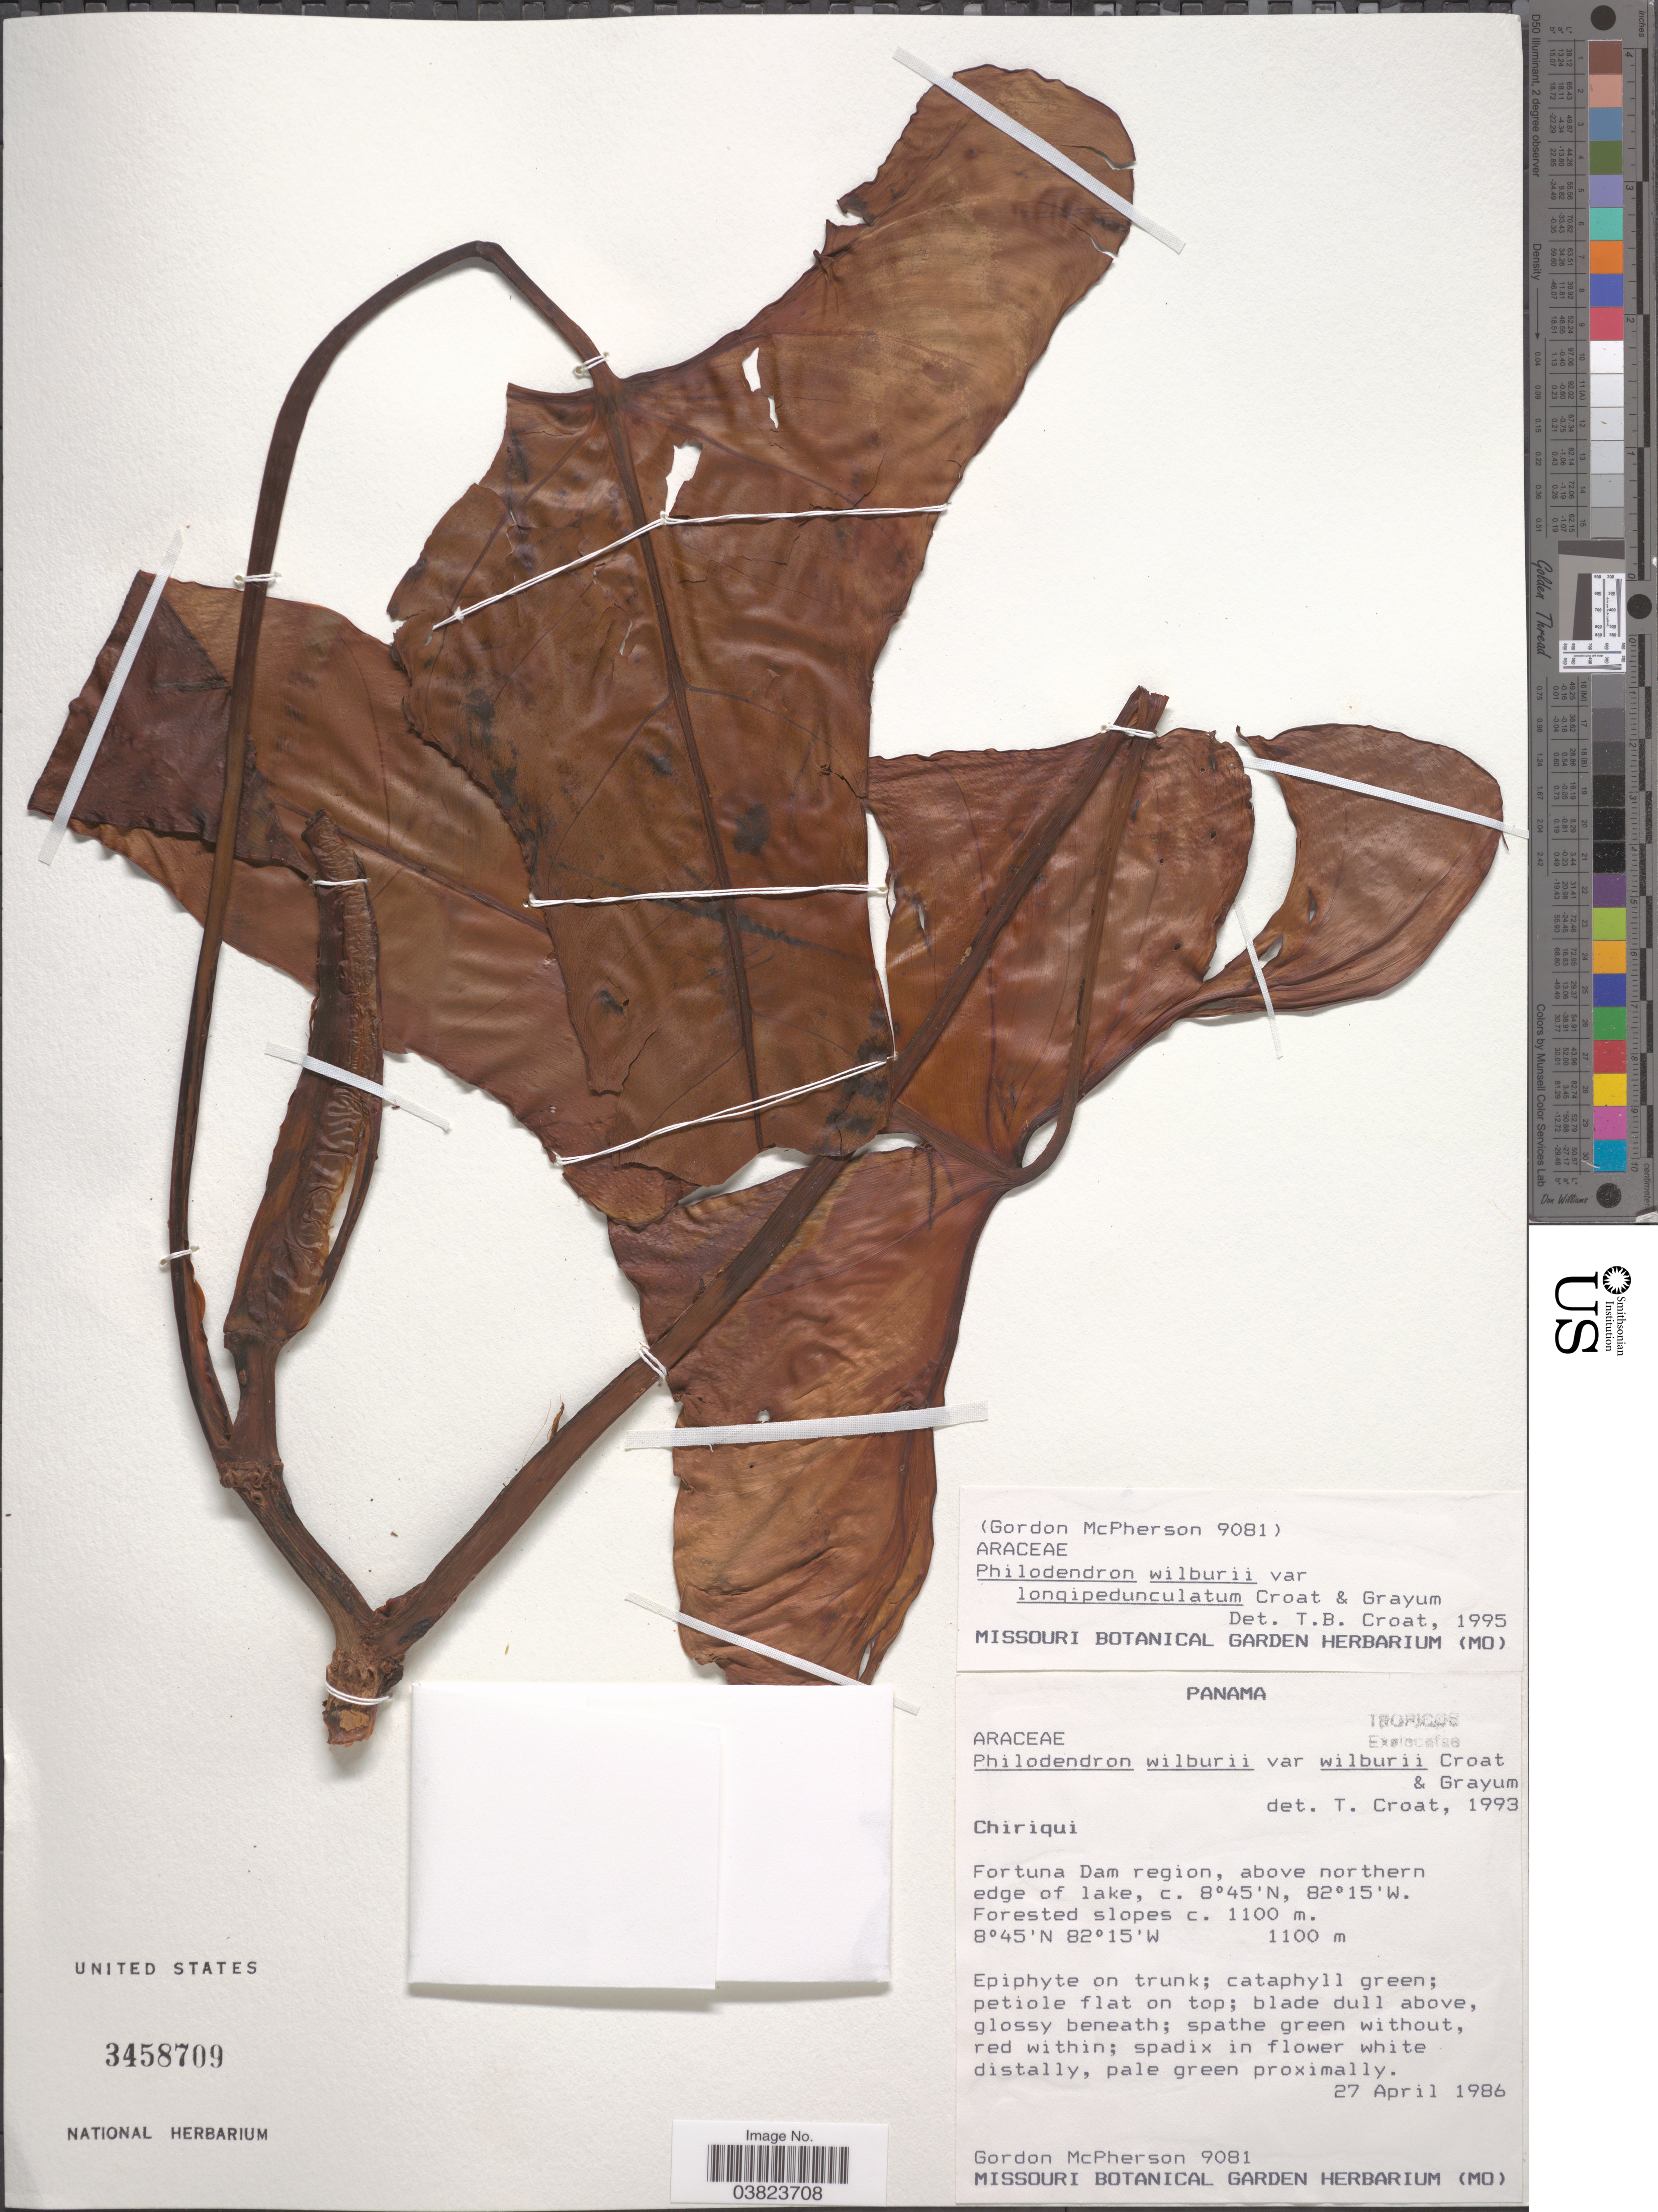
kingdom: Plantae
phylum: Tracheophyta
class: Liliopsida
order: Alismatales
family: Araceae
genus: Philodendron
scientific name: Philodendron wilburii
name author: Croat & Grayum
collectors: G. D. McPherson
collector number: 9081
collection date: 1986-04-27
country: Panama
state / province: Chiriqui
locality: Fortuna Dam region, above northern edge of lake.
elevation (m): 1100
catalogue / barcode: US 3458709